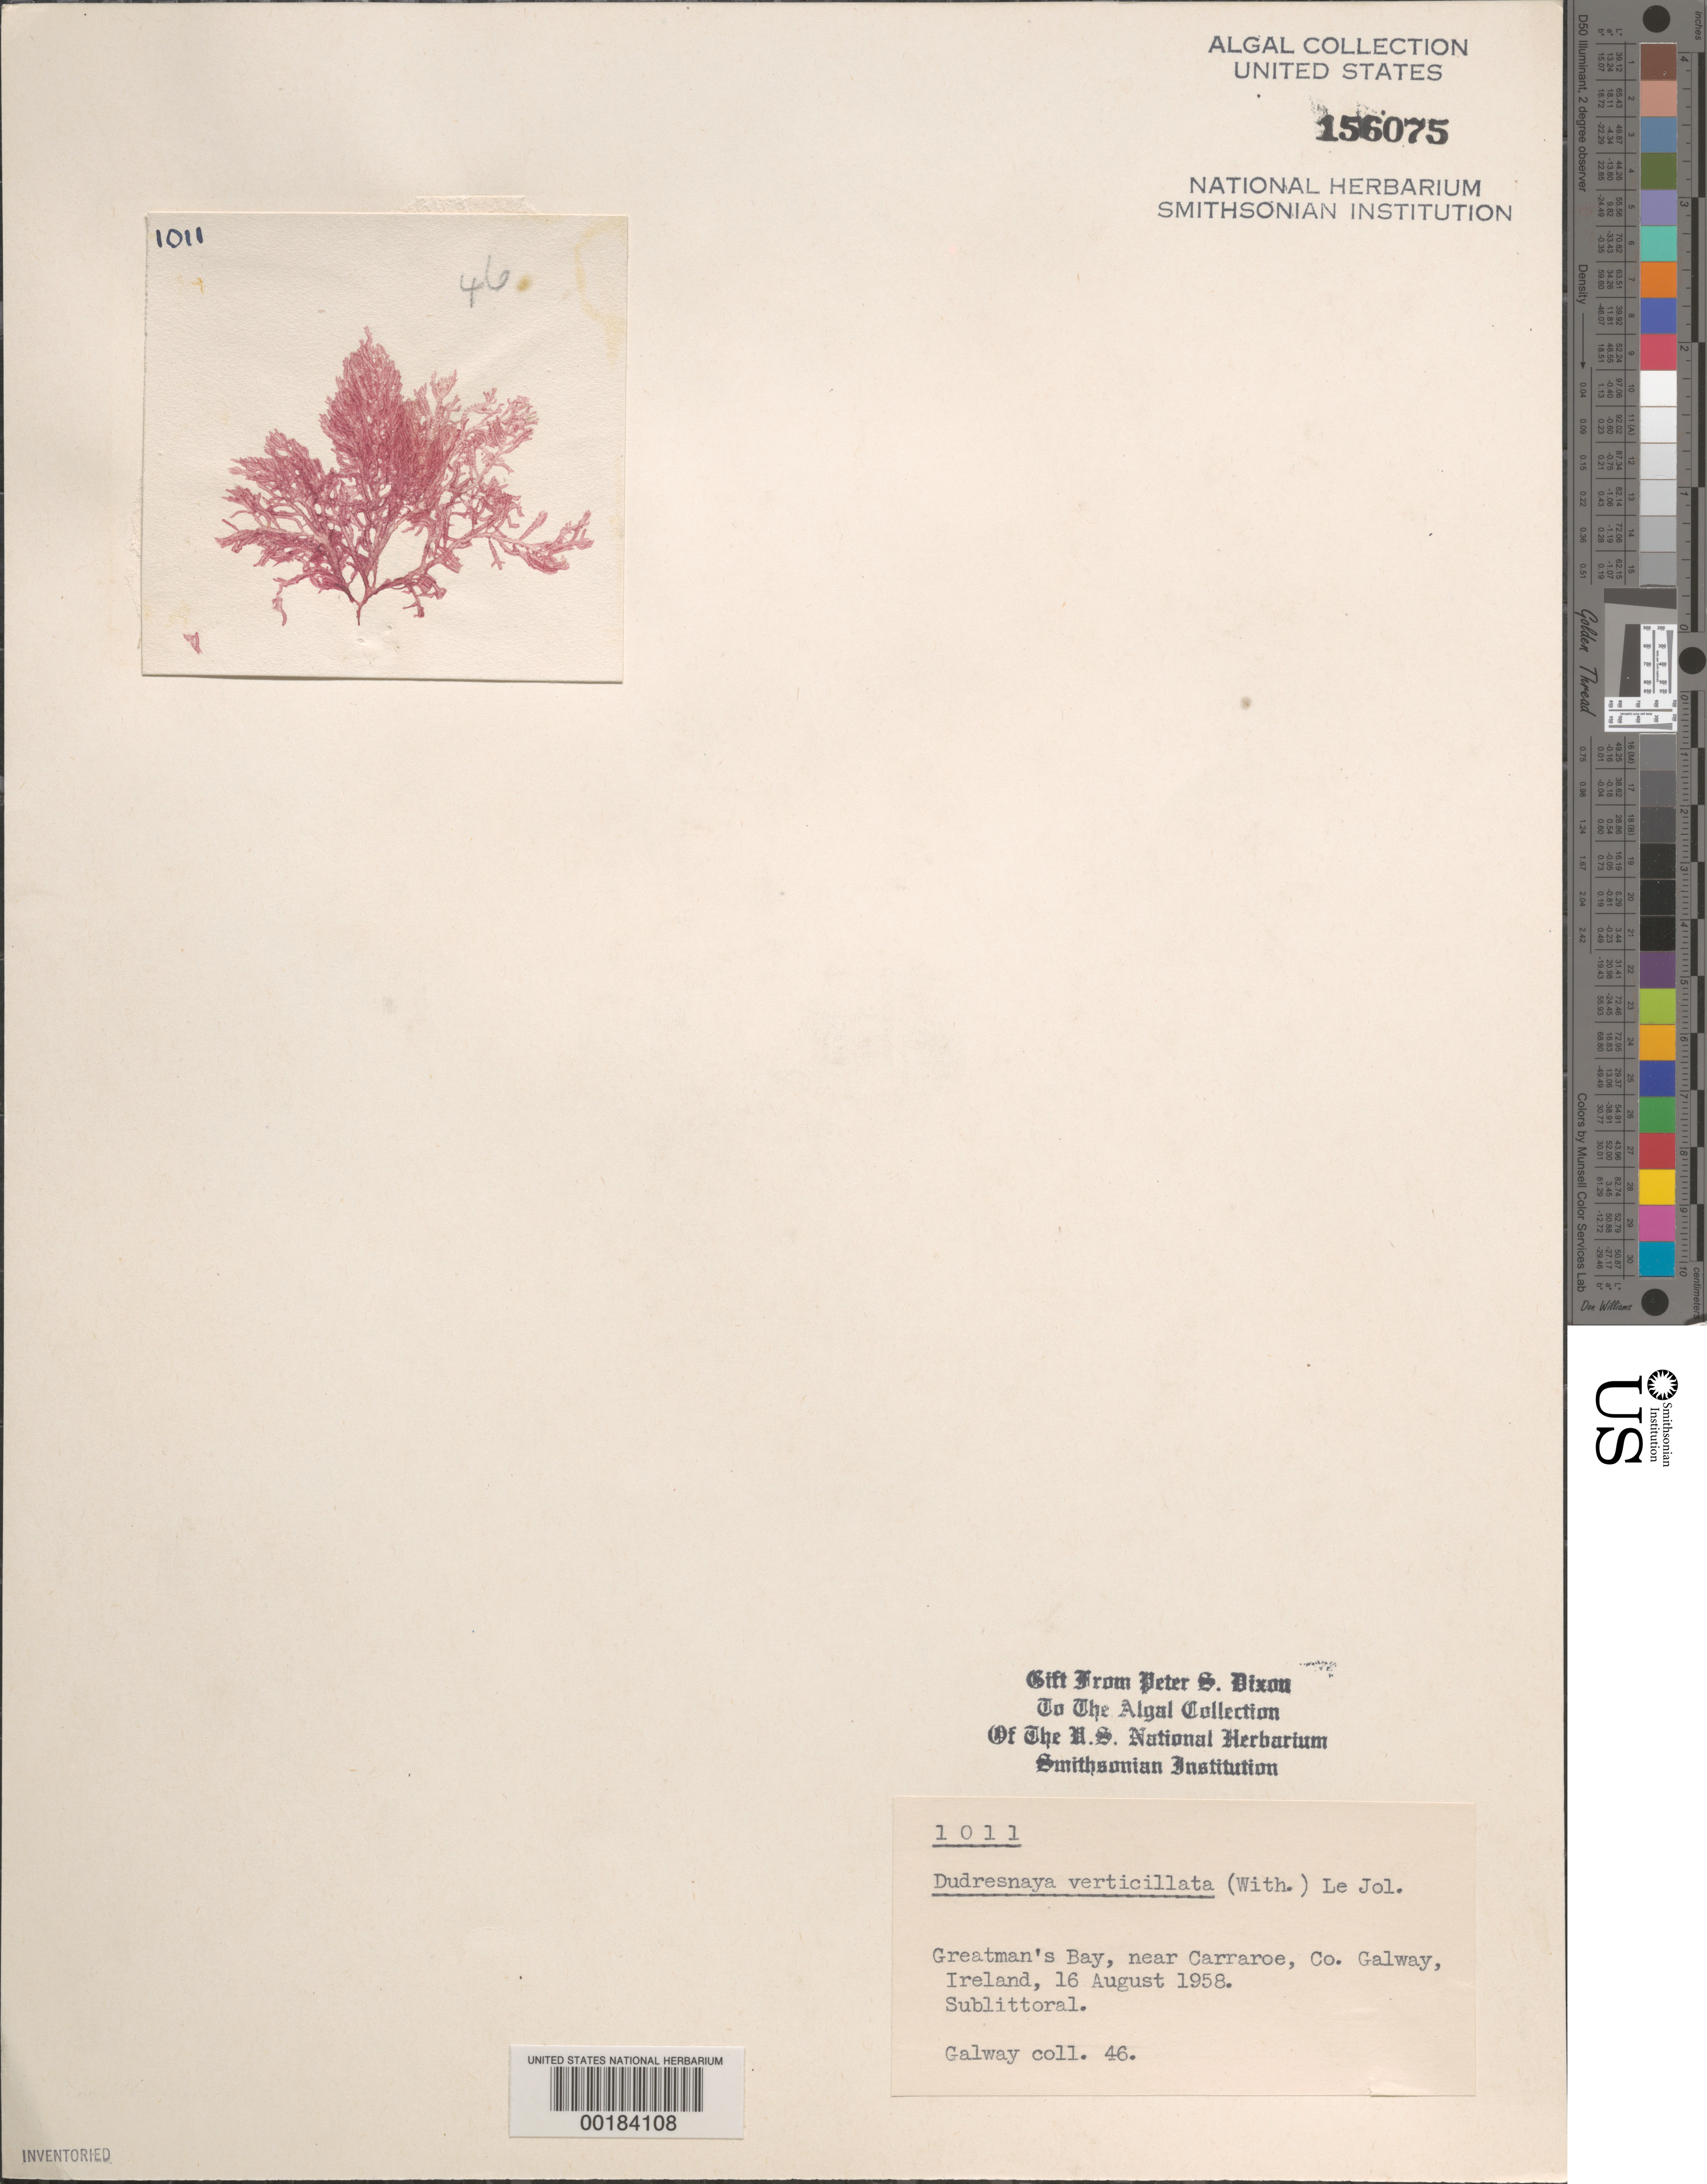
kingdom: Plantae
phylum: Rhodophyta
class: Florideophyceae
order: Gigartinales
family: Dumontiaceae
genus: Dudresnaya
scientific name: Dudresnaya verticillata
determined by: Dixon, P. S.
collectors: P. S. Dixon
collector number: PSD 1011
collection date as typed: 16 Aug 1958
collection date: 1958-08-16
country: Ireland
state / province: Connaught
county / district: Galway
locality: Greatman's Bay, near Carraroe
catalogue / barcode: US 156075